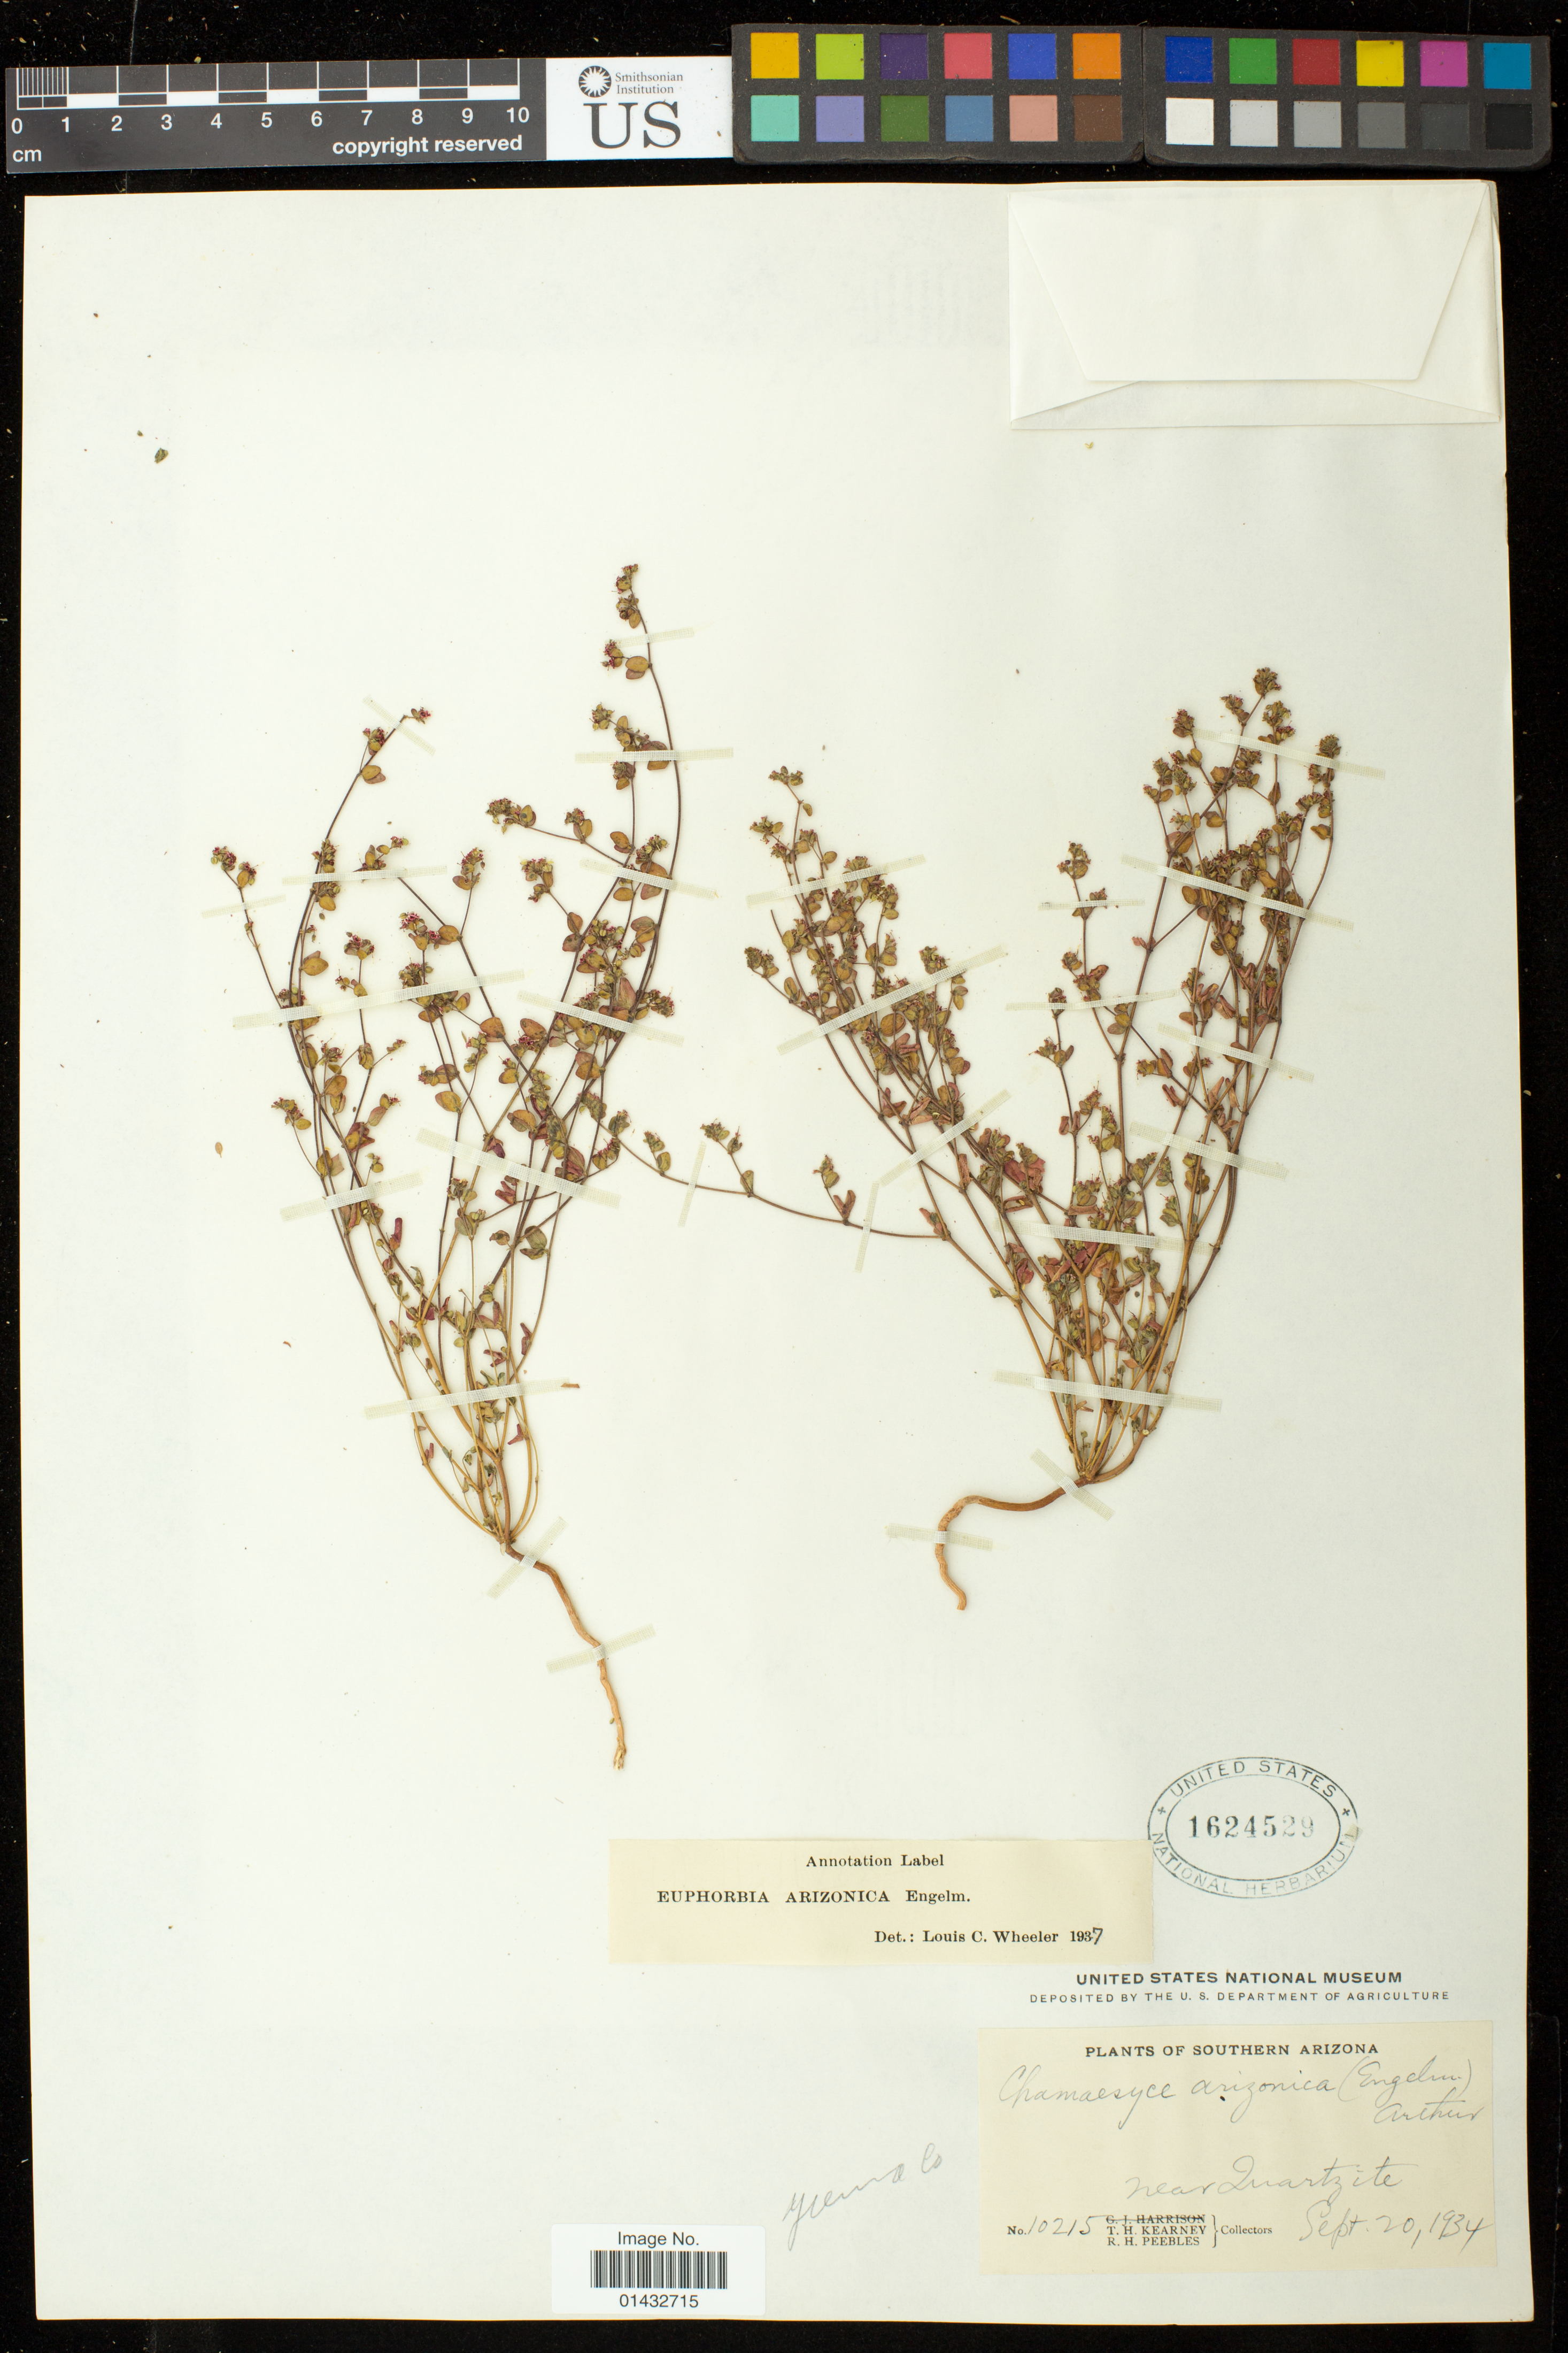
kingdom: Plantae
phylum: Tracheophyta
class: Magnoliopsida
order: Malpighiales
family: Euphorbiaceae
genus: Euphorbia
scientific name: Euphorbia arizonica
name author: Engelm.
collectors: T. H. Kearney & R. H. Peebles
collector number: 10215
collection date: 1934-09-20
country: United States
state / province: Arizona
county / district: La Paz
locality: Near Quartzite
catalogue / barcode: US 1624529